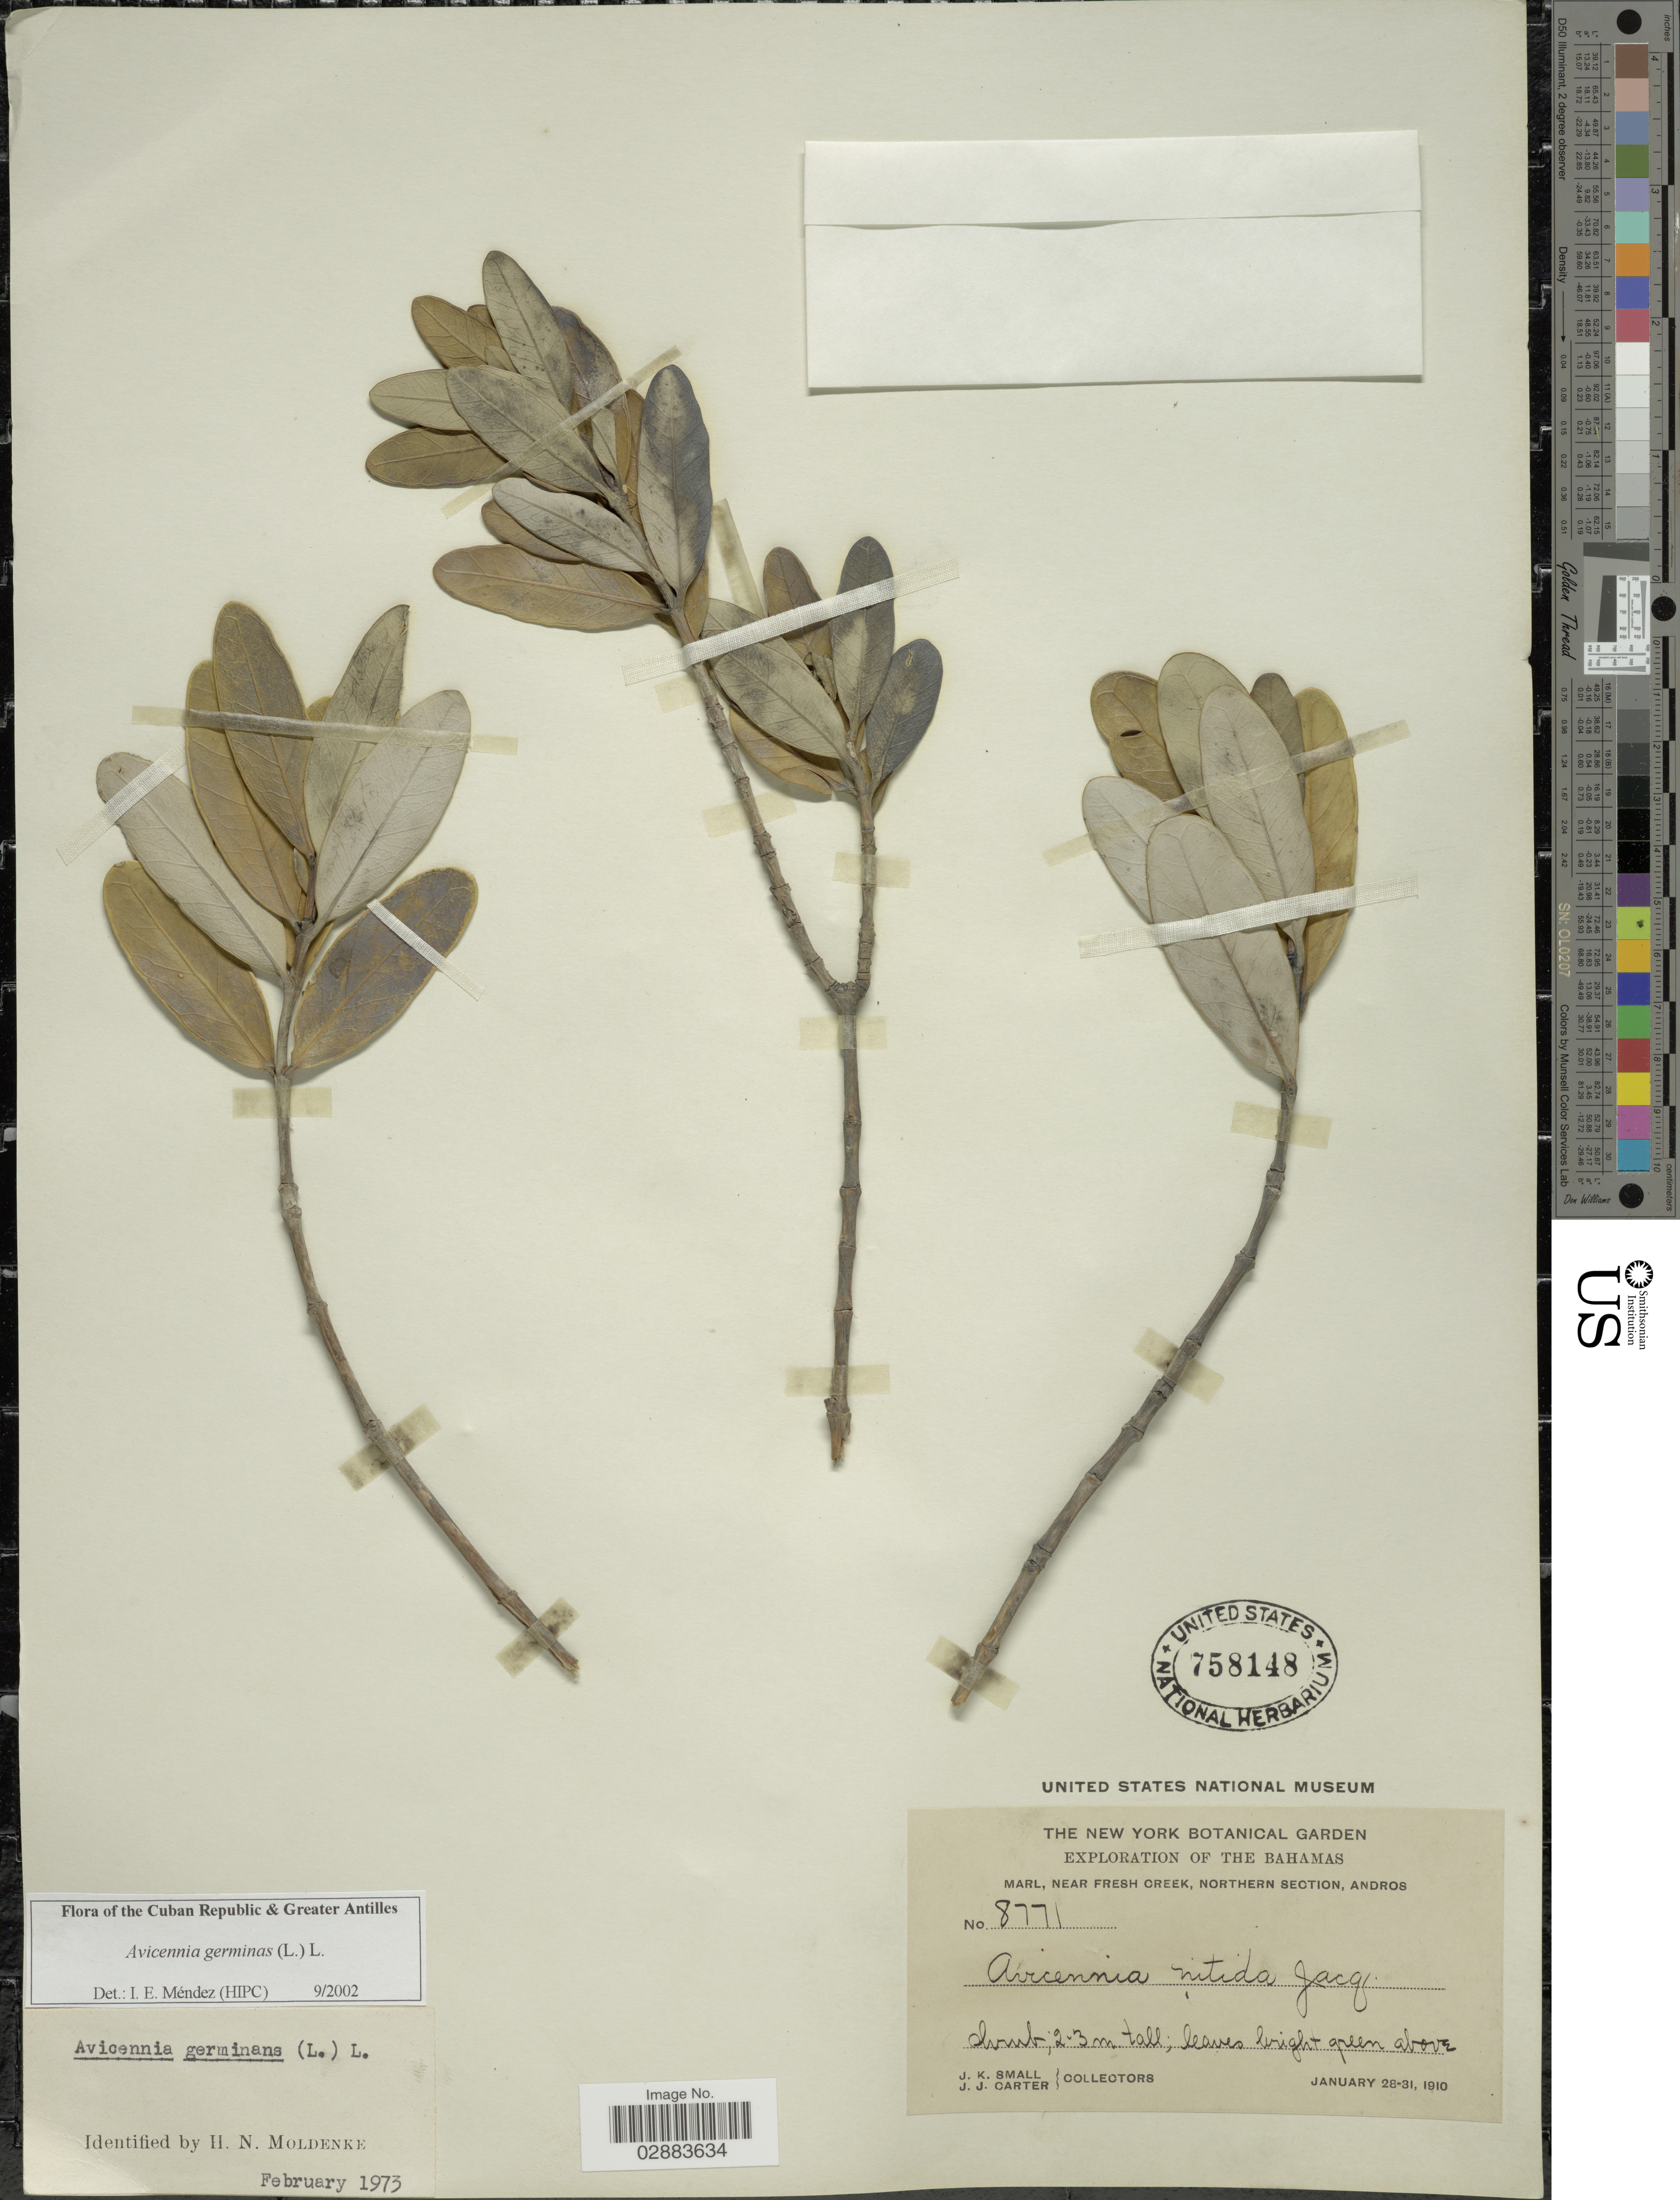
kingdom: Plantae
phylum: Tracheophyta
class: Magnoliopsida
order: Lamiales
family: Acanthaceae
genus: Avicennia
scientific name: Avicennia germinans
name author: (L.) L.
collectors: J. K. Small & J. Carter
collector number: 8771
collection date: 1910-01-28/1910-01-31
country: Bahamas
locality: Marl, near Fresh Creek, Northern Section, Andros.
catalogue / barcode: US 758148